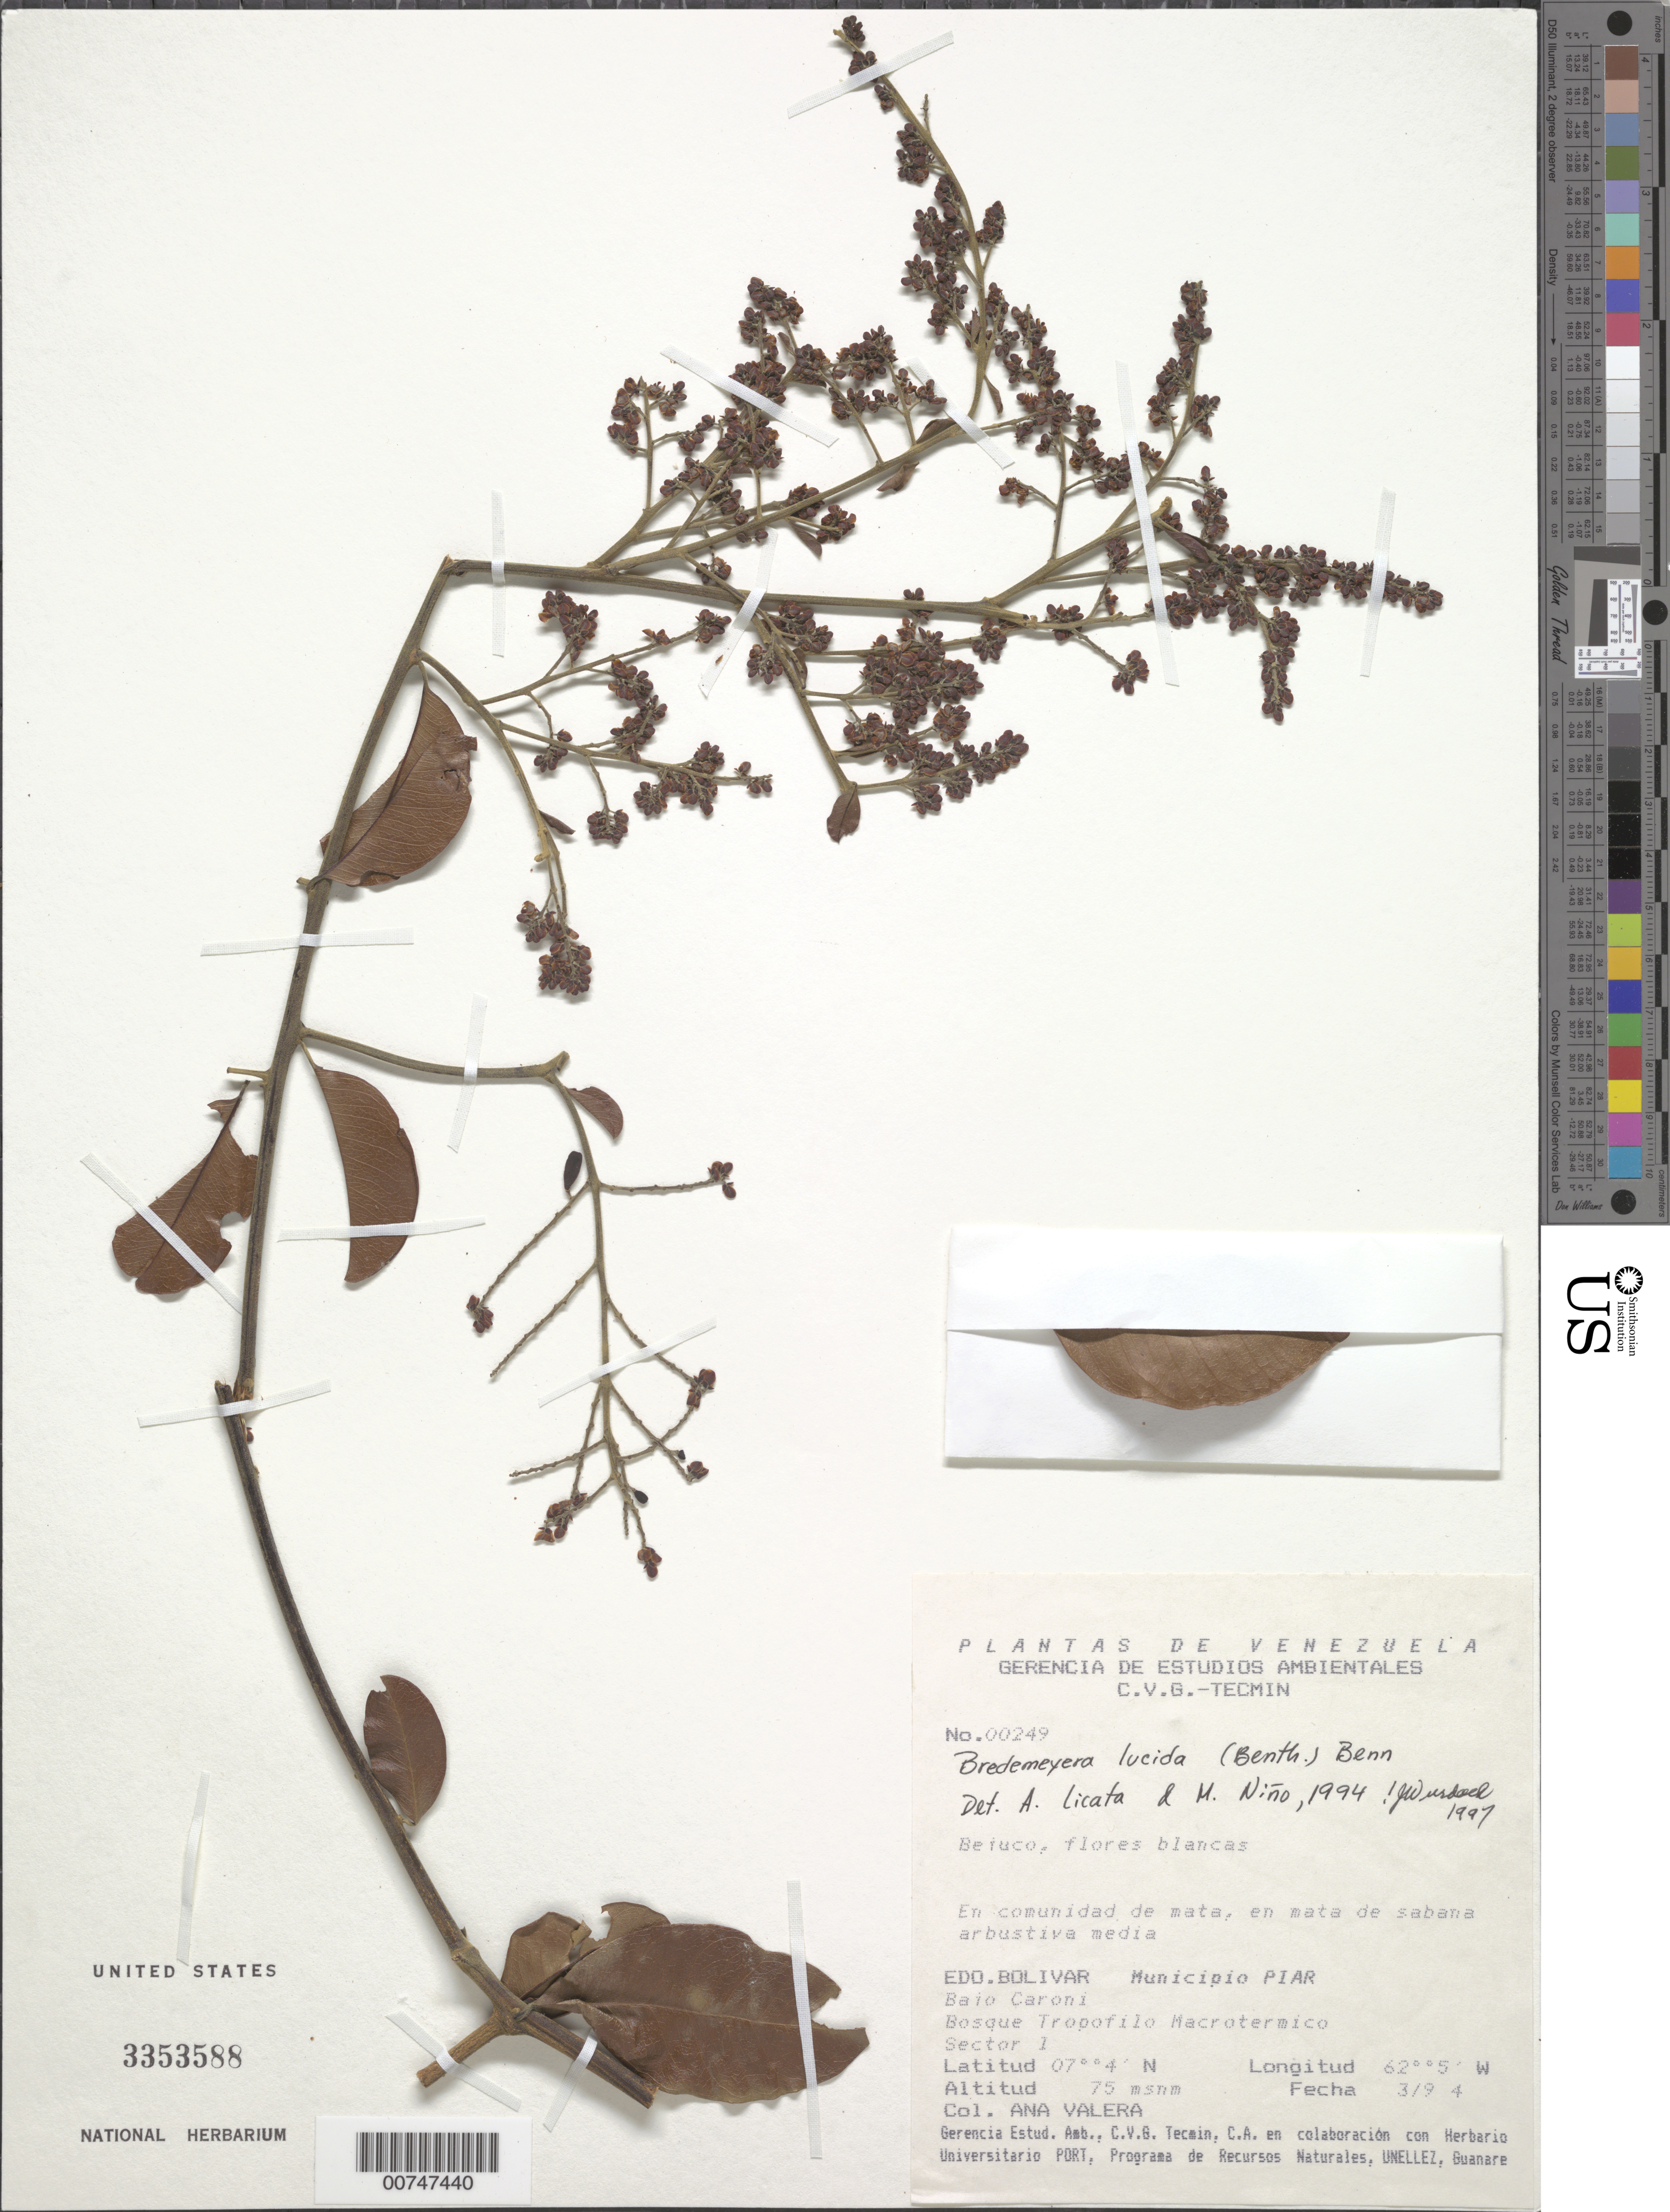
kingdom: Plantae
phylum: Tracheophyta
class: Magnoliopsida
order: Fabales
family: Polygalaceae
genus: Bredemeyera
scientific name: Bredemeyera lucida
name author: (Benth.) Klotzsch ex Hassk.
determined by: Wurdack, John J., (US), US (UNITED STATES)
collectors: A. Valera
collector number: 249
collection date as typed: Mar-94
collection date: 1994-03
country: Venezuela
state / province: Bolívar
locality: Mun. Piar, Bajo Caroní, Sector 1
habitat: Comunidad de mata, en mata de sabana arbustiva media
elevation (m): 75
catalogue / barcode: US 3353588